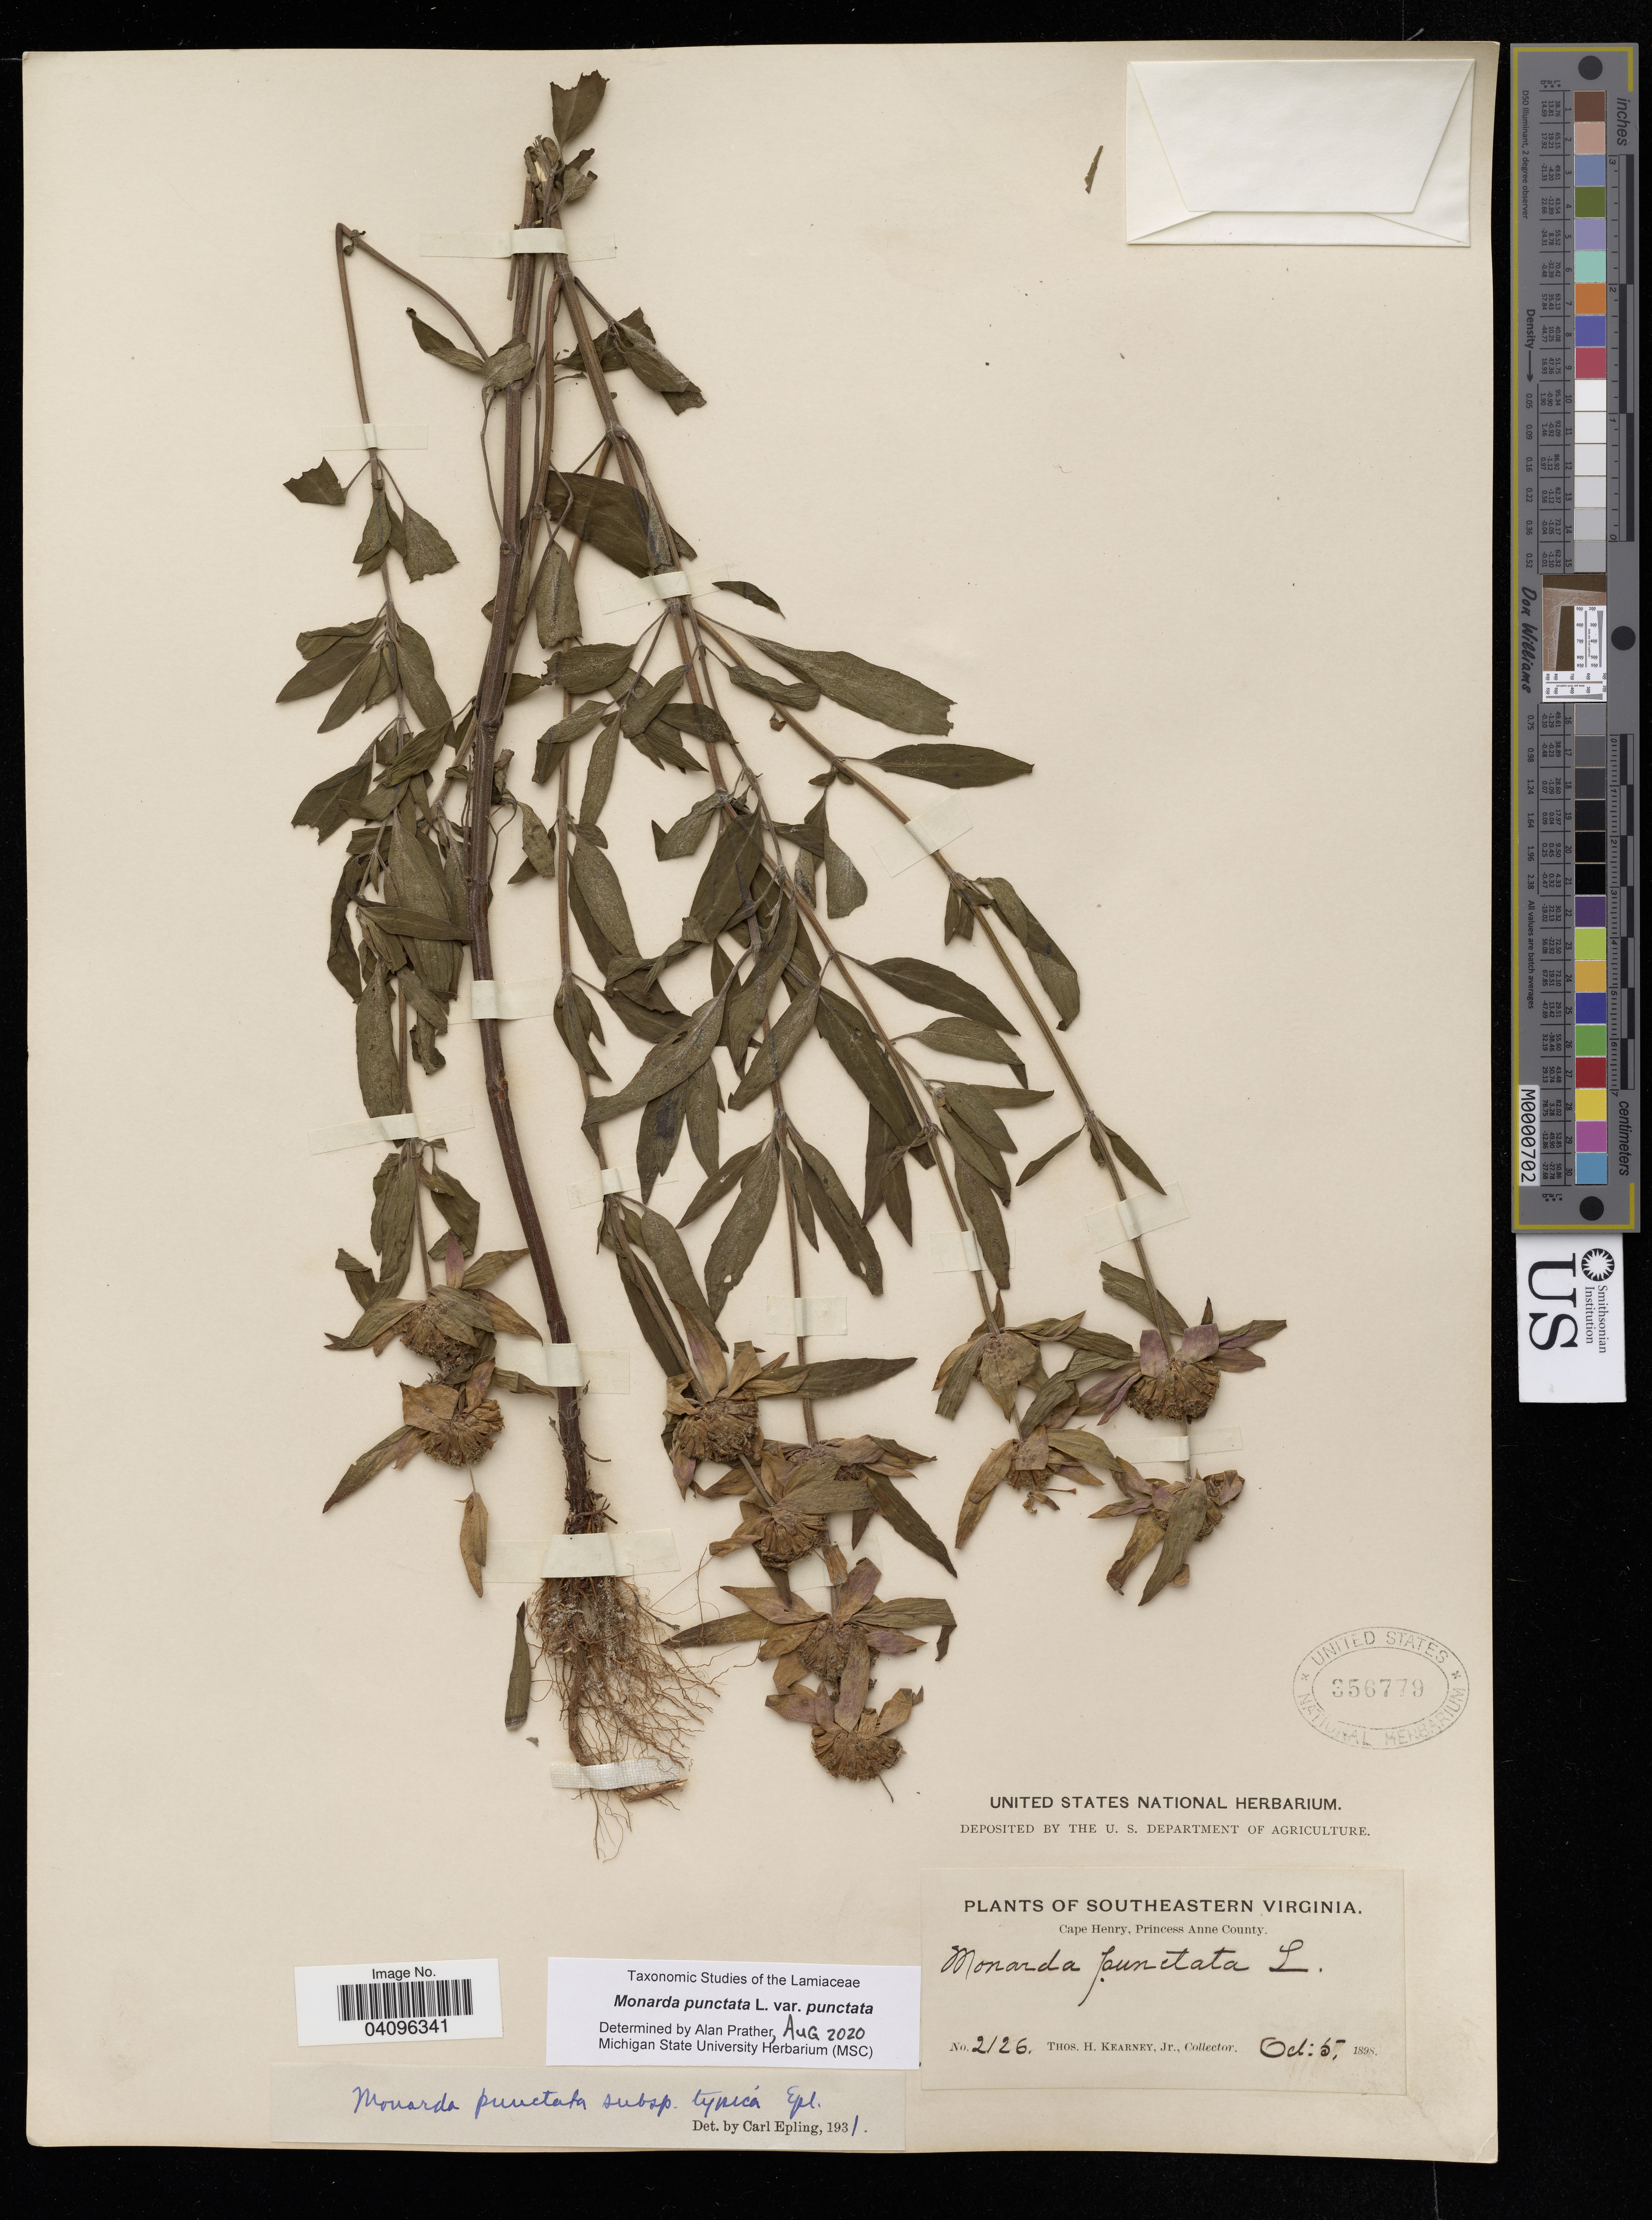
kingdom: Plantae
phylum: Tracheophyta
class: Magnoliopsida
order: Lamiales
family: Lamiaceae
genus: Monarda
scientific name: Monarda punctata var. punctata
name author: L.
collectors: T. H. Kearney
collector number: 2126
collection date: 1898-10-05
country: United States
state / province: Virginia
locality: Southeastern Virginia. Cape Henry, Princess Anne County.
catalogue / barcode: US 356779